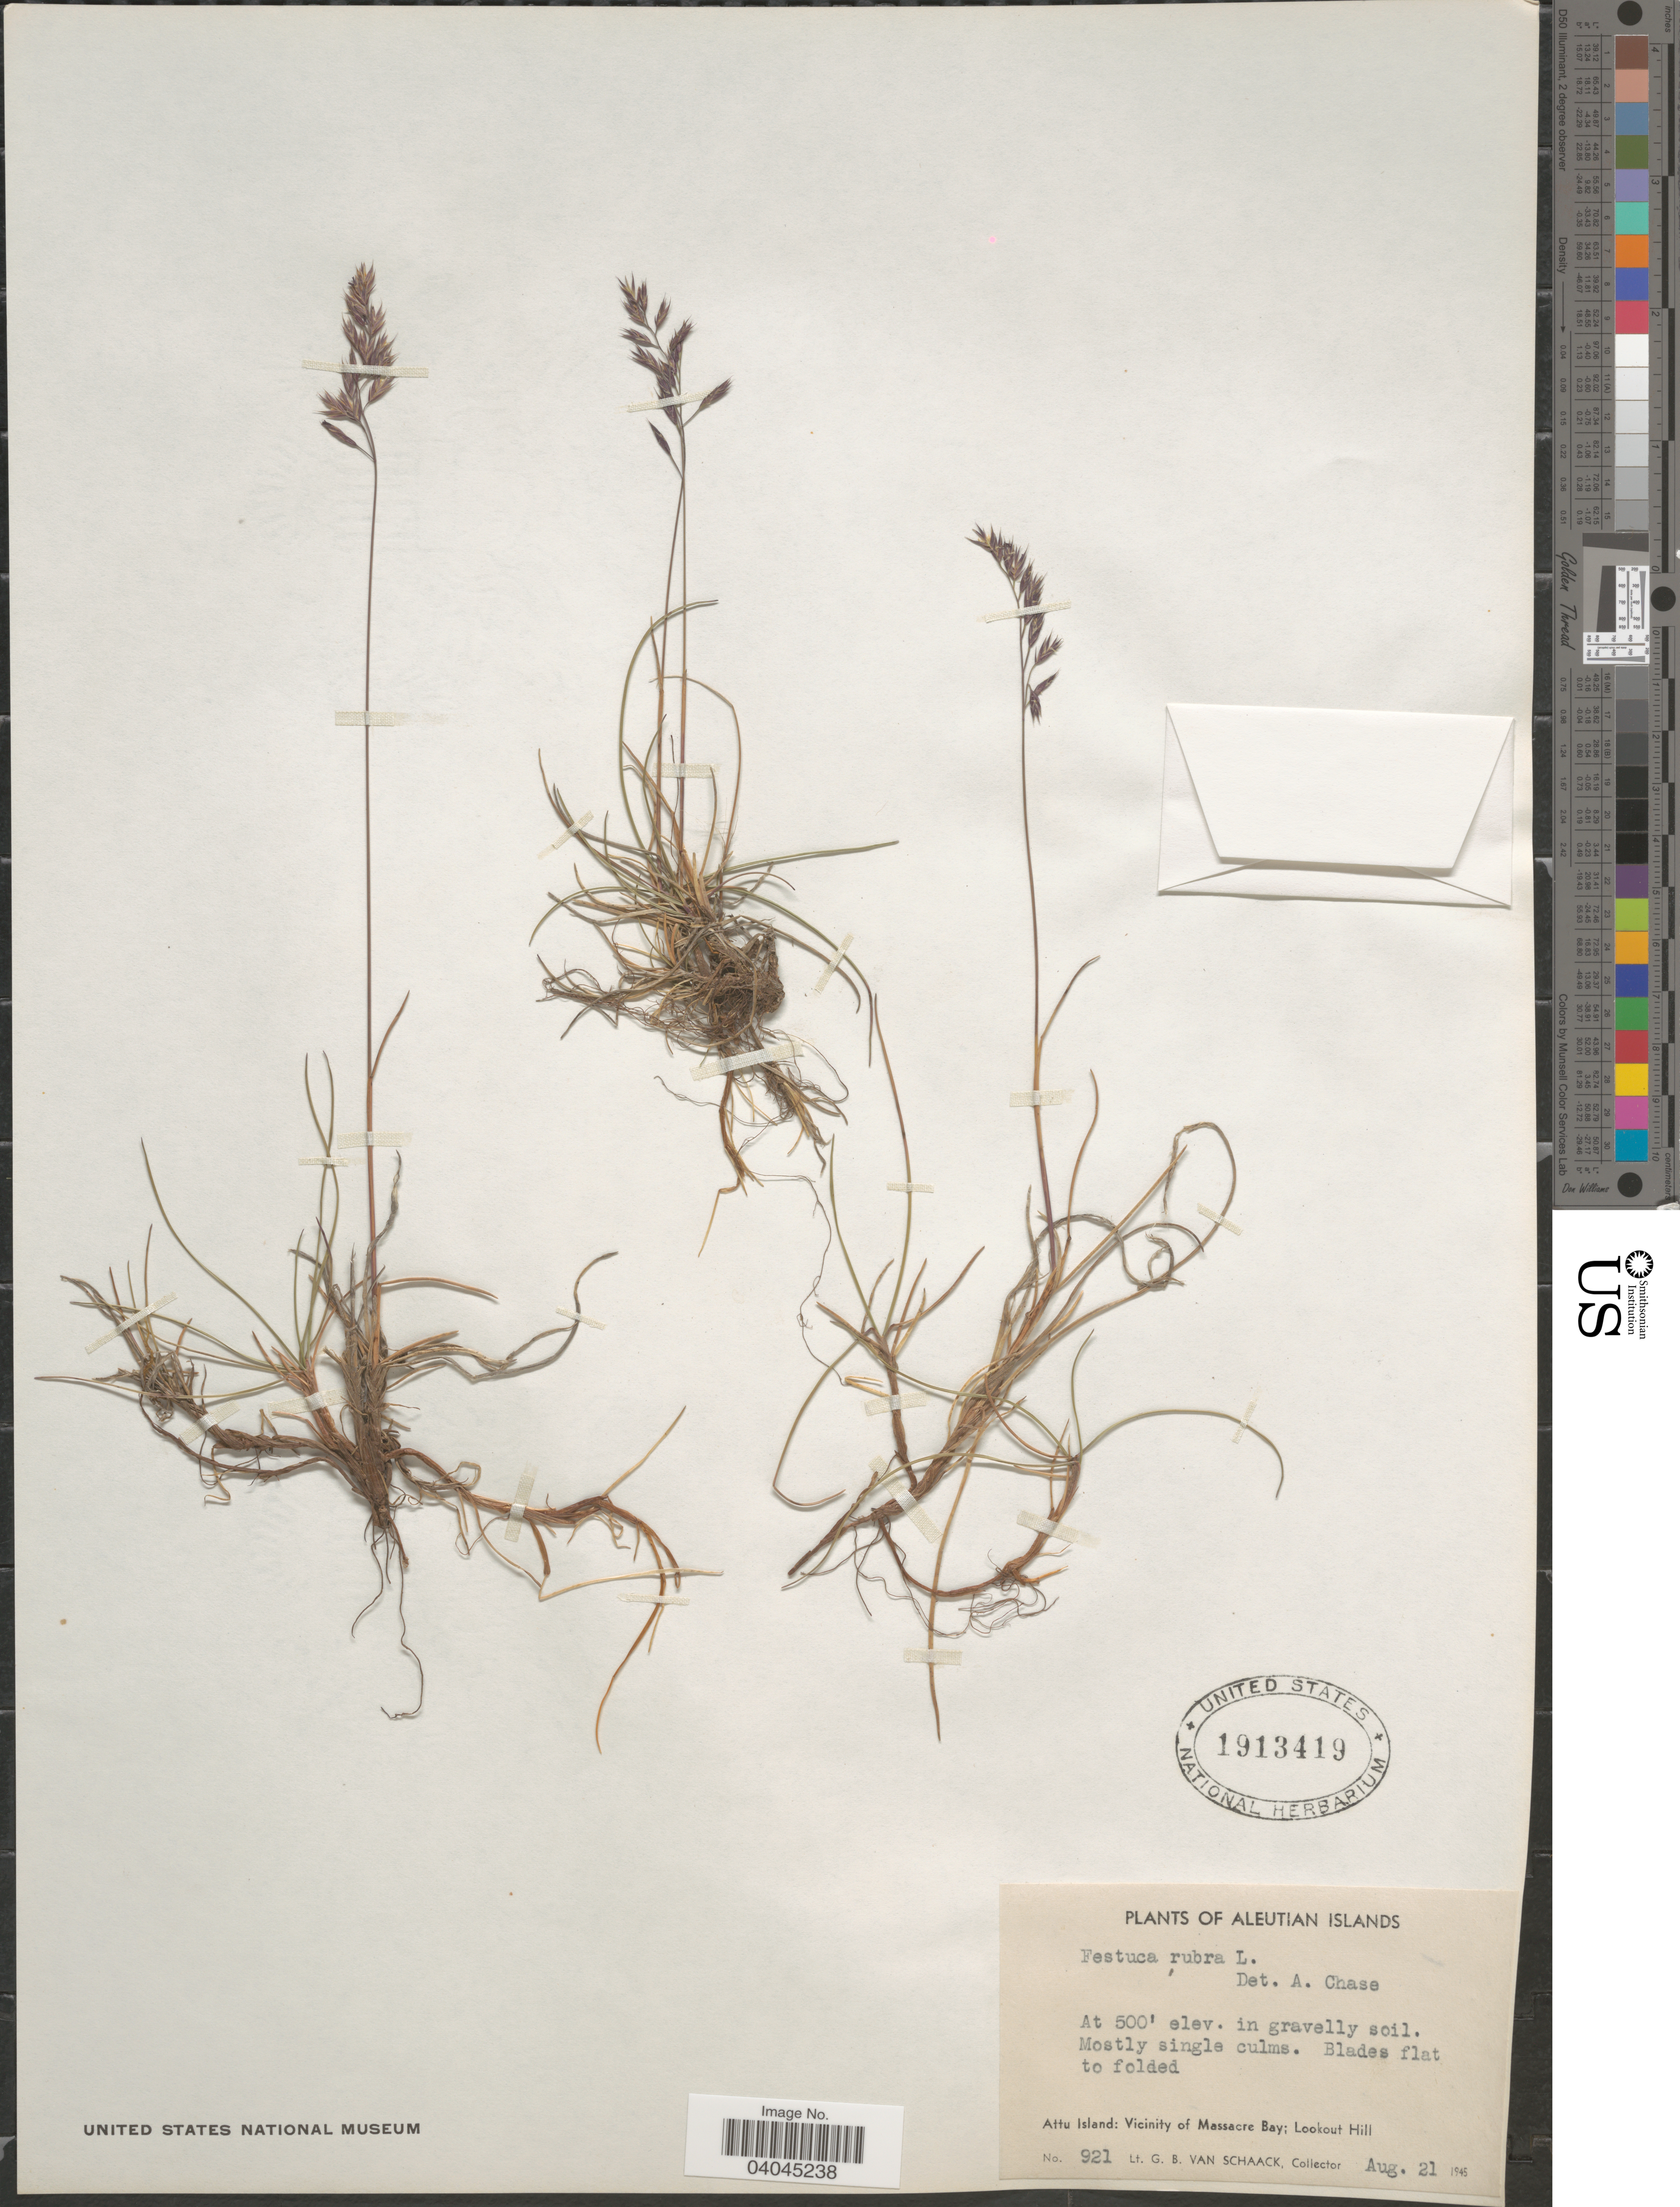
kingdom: Plantae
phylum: Tracheophyta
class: Liliopsida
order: Poales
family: Poaceae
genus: Festuca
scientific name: Festuca rubra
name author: L.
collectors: G. Van Schaack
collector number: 921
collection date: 1945-08-21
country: United States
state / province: Alaska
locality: Aleutian Islands. Attu Island: Vicinity of Massacre Bay; Lookout Hill.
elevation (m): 152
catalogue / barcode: US 1913419